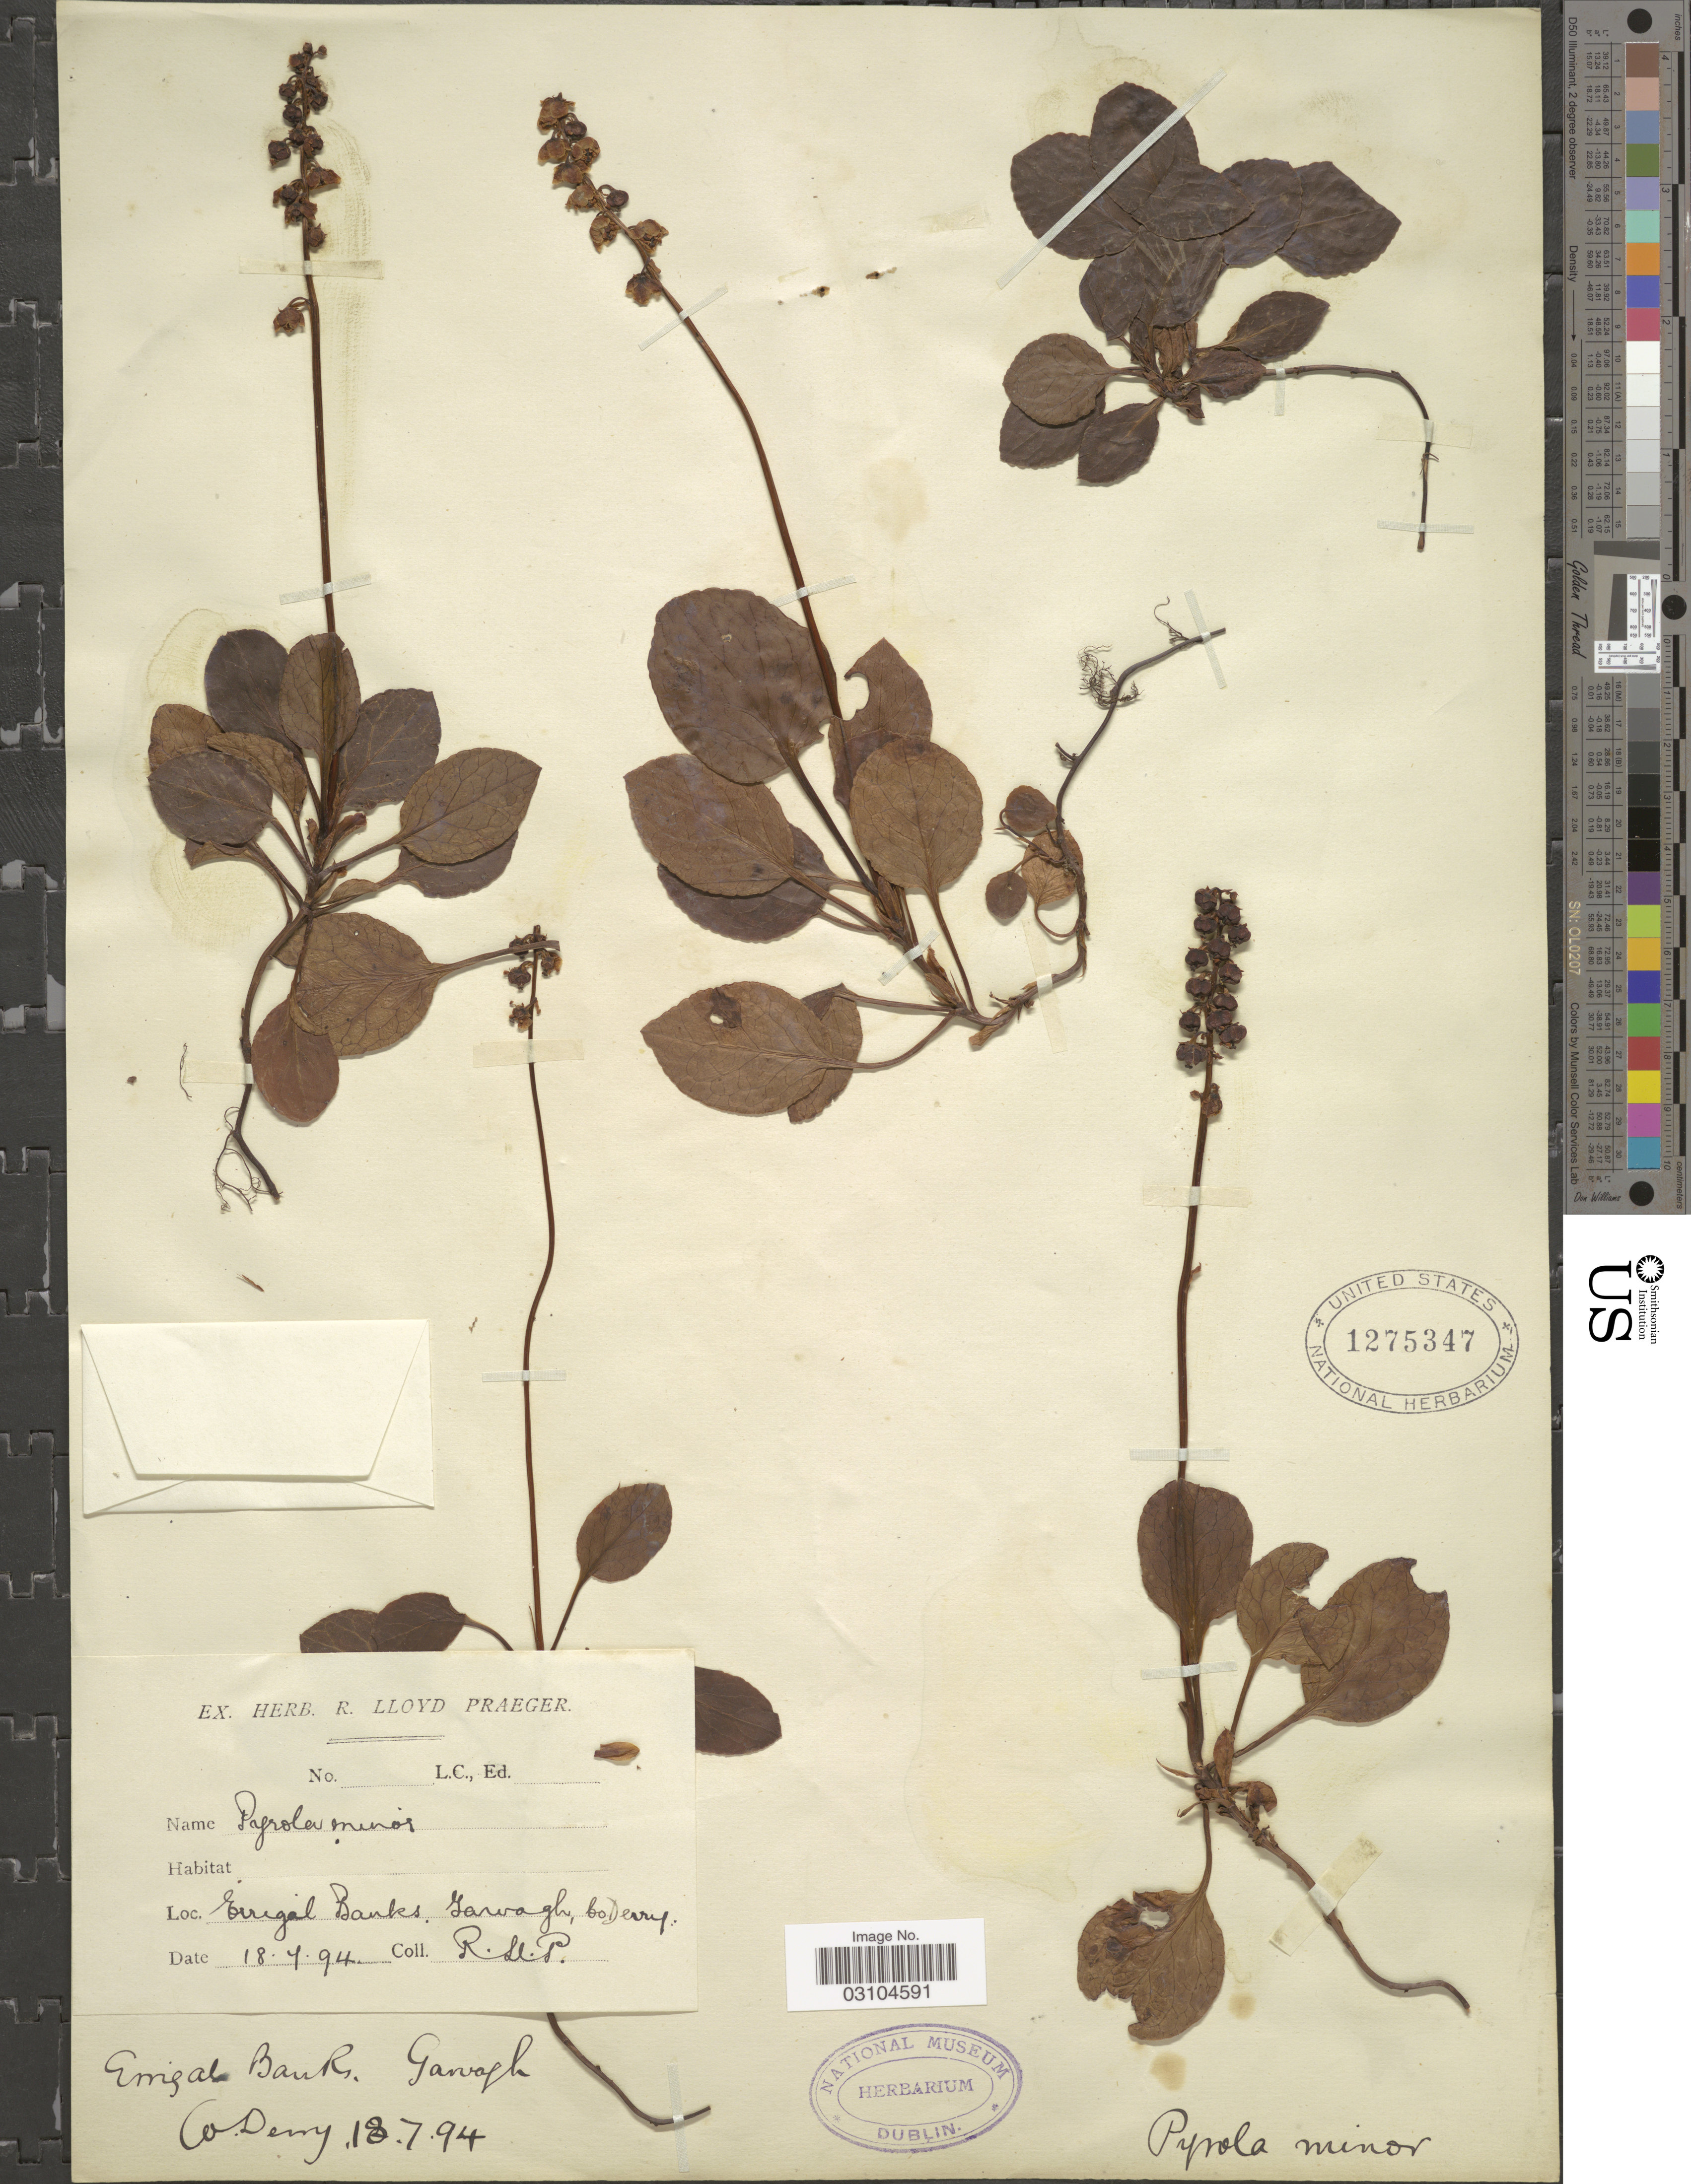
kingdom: Plantae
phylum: Tracheophyta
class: Magnoliopsida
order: Ericales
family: Ericaceae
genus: Pyrola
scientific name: Pyrola minor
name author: L.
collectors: R. Praeger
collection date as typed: Transcribed d/m/y: 18/7/94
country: Ireland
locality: Errigal Banks, Garvagh. Co. Derry.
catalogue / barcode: US 1275347